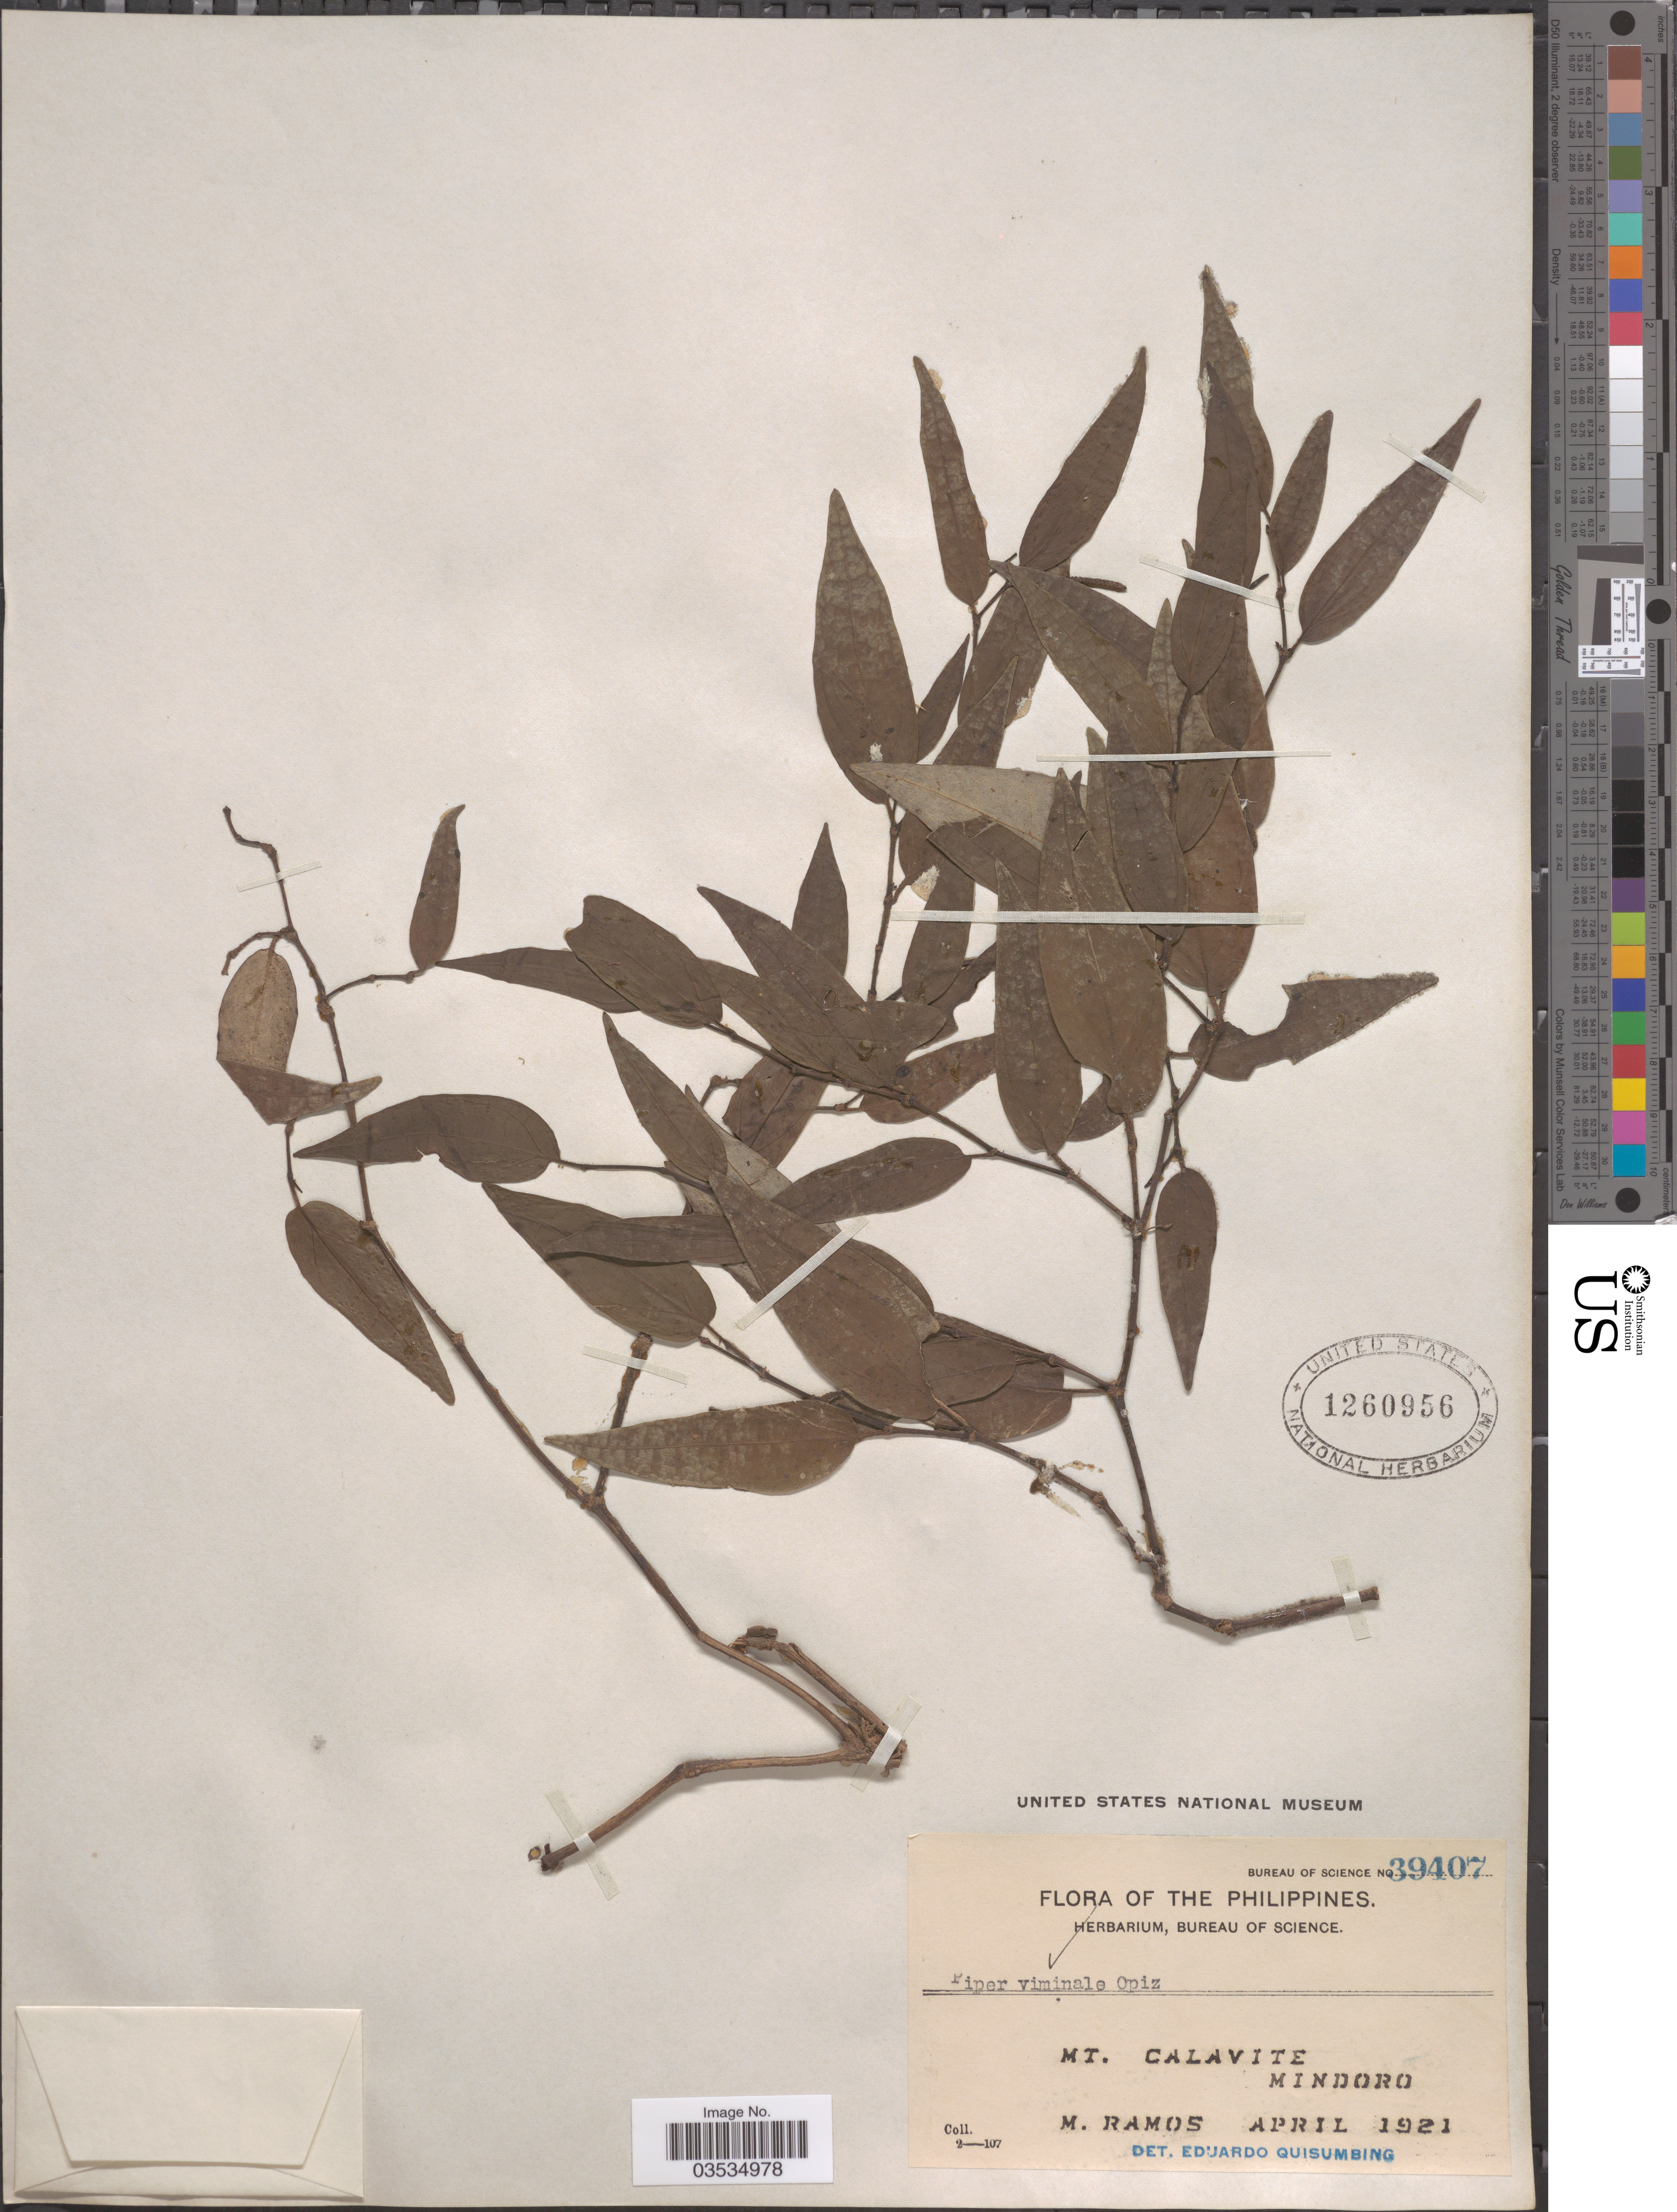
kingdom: Plantae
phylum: Tracheophyta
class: Magnoliopsida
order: Piperales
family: Piperaceae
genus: Piper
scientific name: Piper viminale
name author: Opiz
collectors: M. Ramos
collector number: Bureau of Science 39407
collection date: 1921-04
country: Philippines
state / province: Mimaropa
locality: Mt. Calavite. Mindoro.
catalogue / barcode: US 1260956